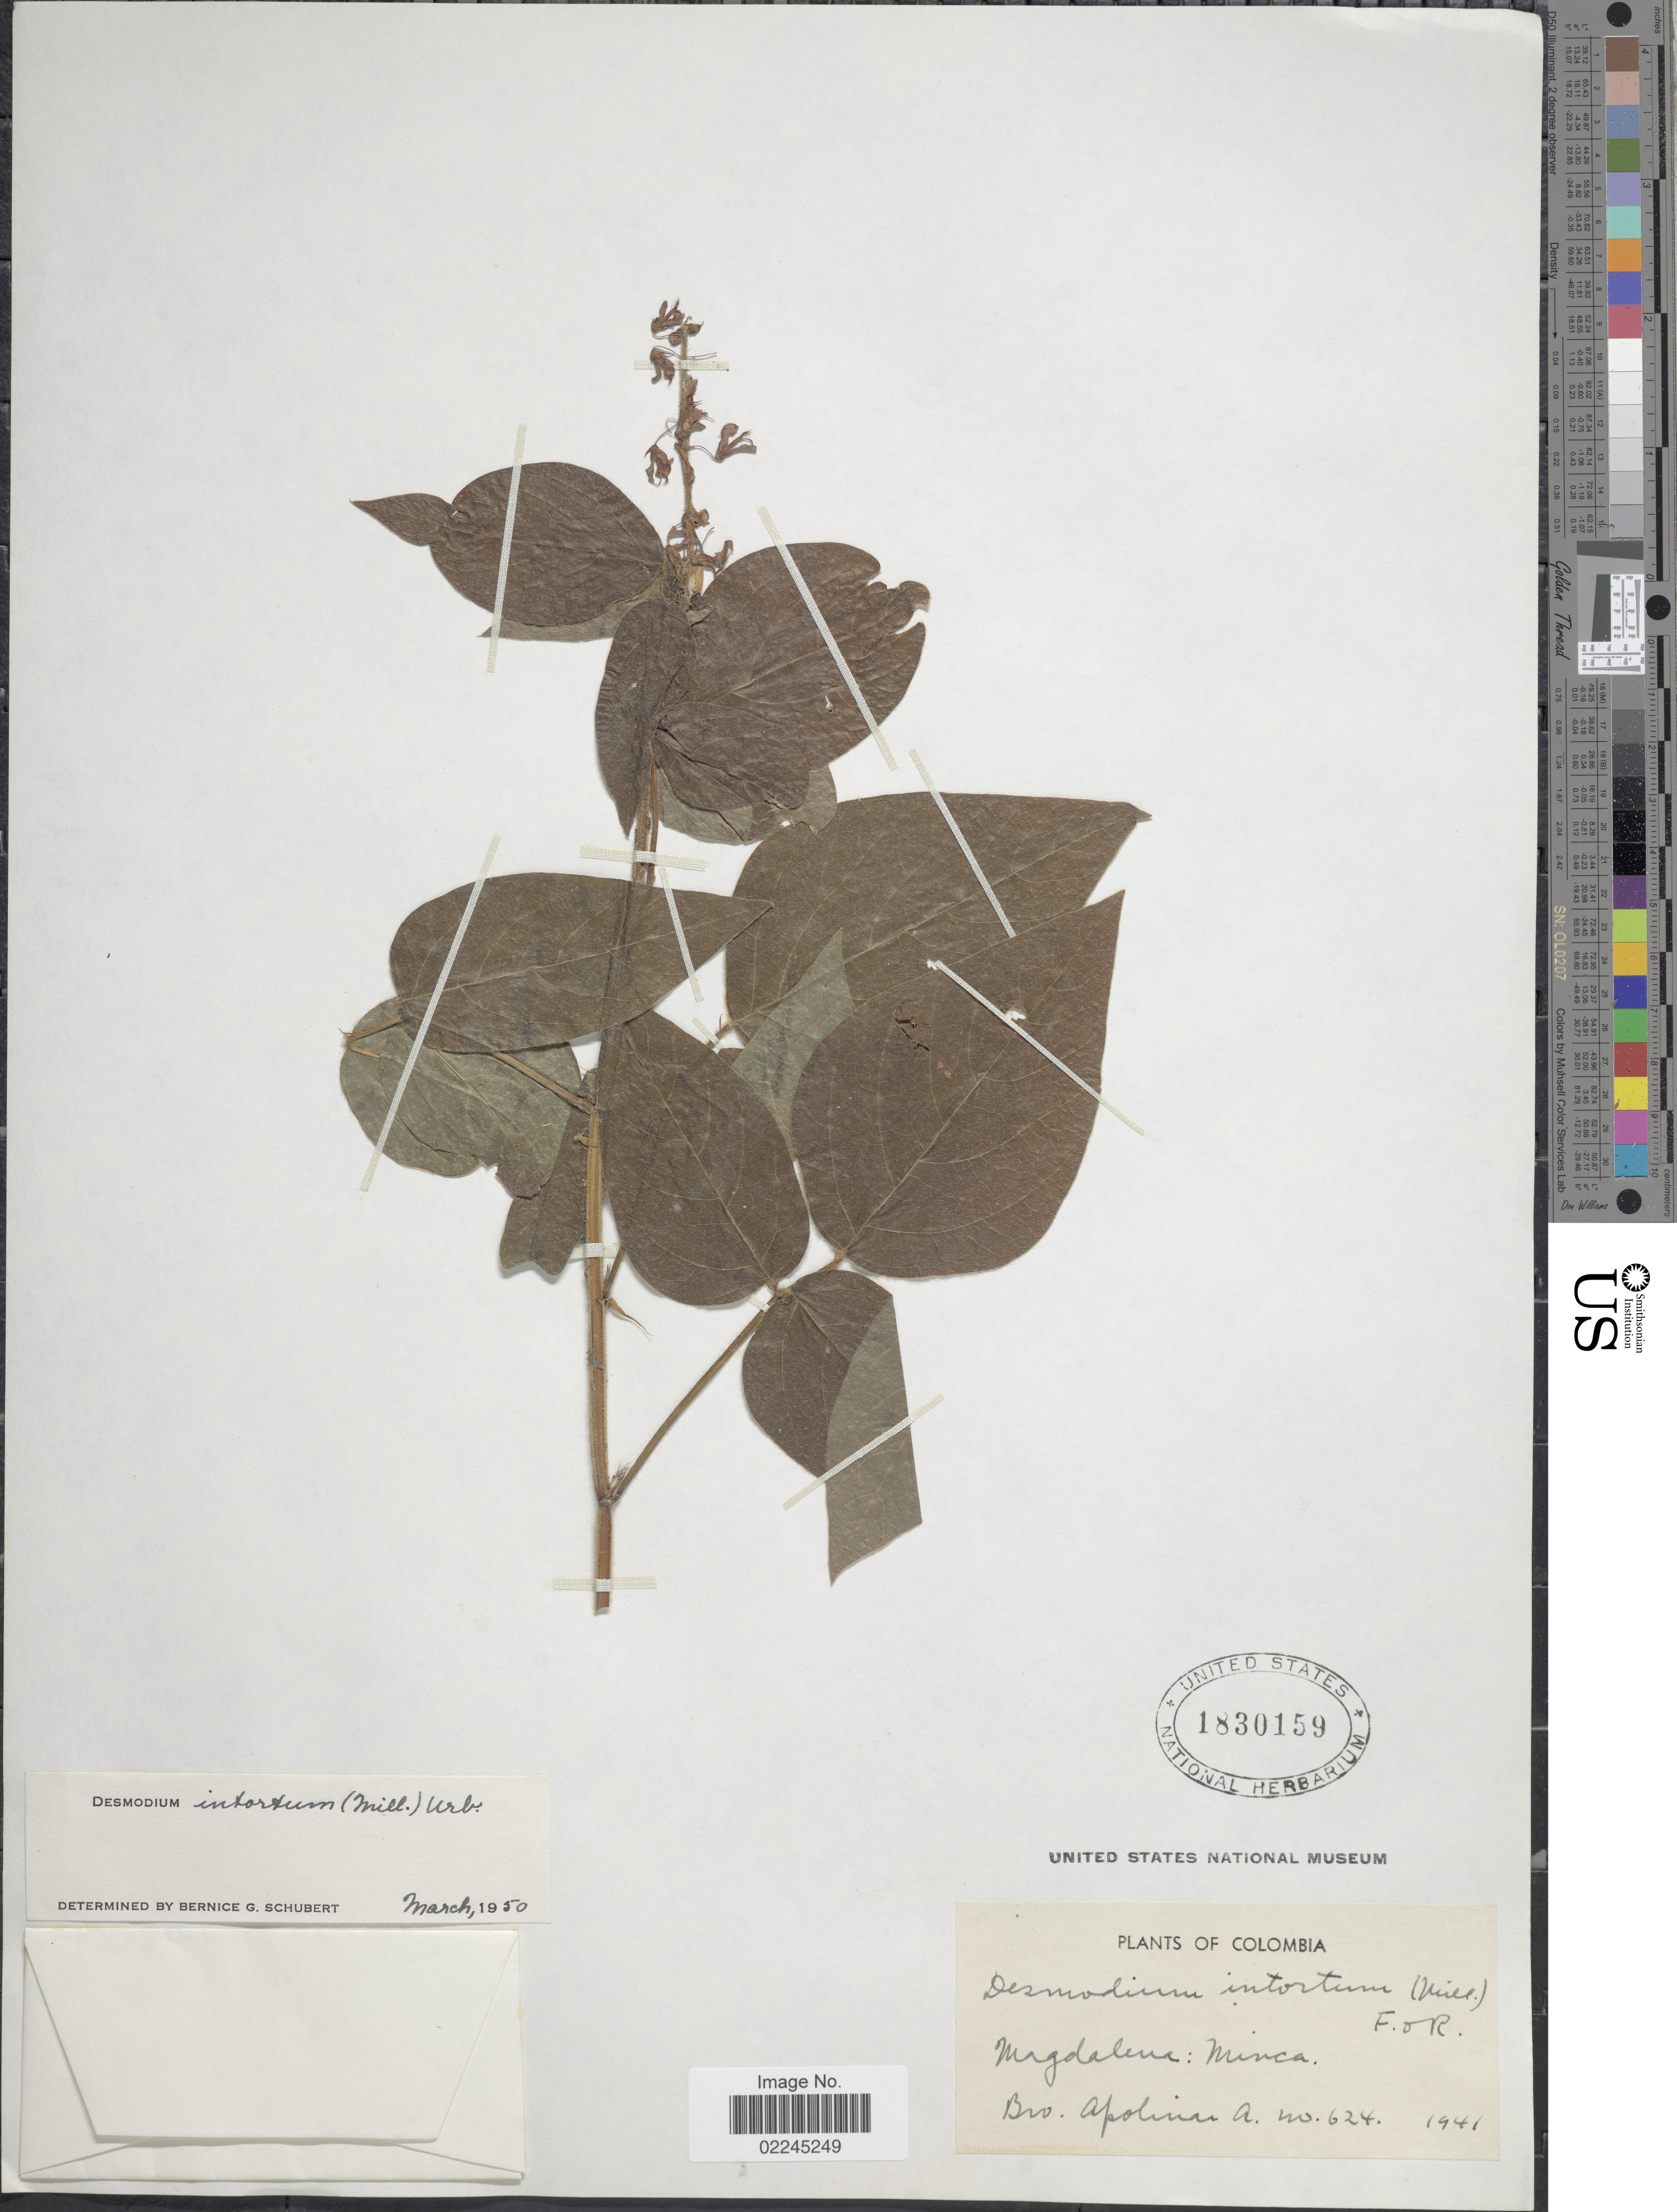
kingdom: Plantae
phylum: Tracheophyta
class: Magnoliopsida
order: Fabales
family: Fabaceae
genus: Desmodium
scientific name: Desmodium intortum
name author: (Mill.) Urb.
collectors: Bro. Apolinar A.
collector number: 624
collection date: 1941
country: Colombia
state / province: Magdalena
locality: Magdalena: Minca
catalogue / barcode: US 1830159